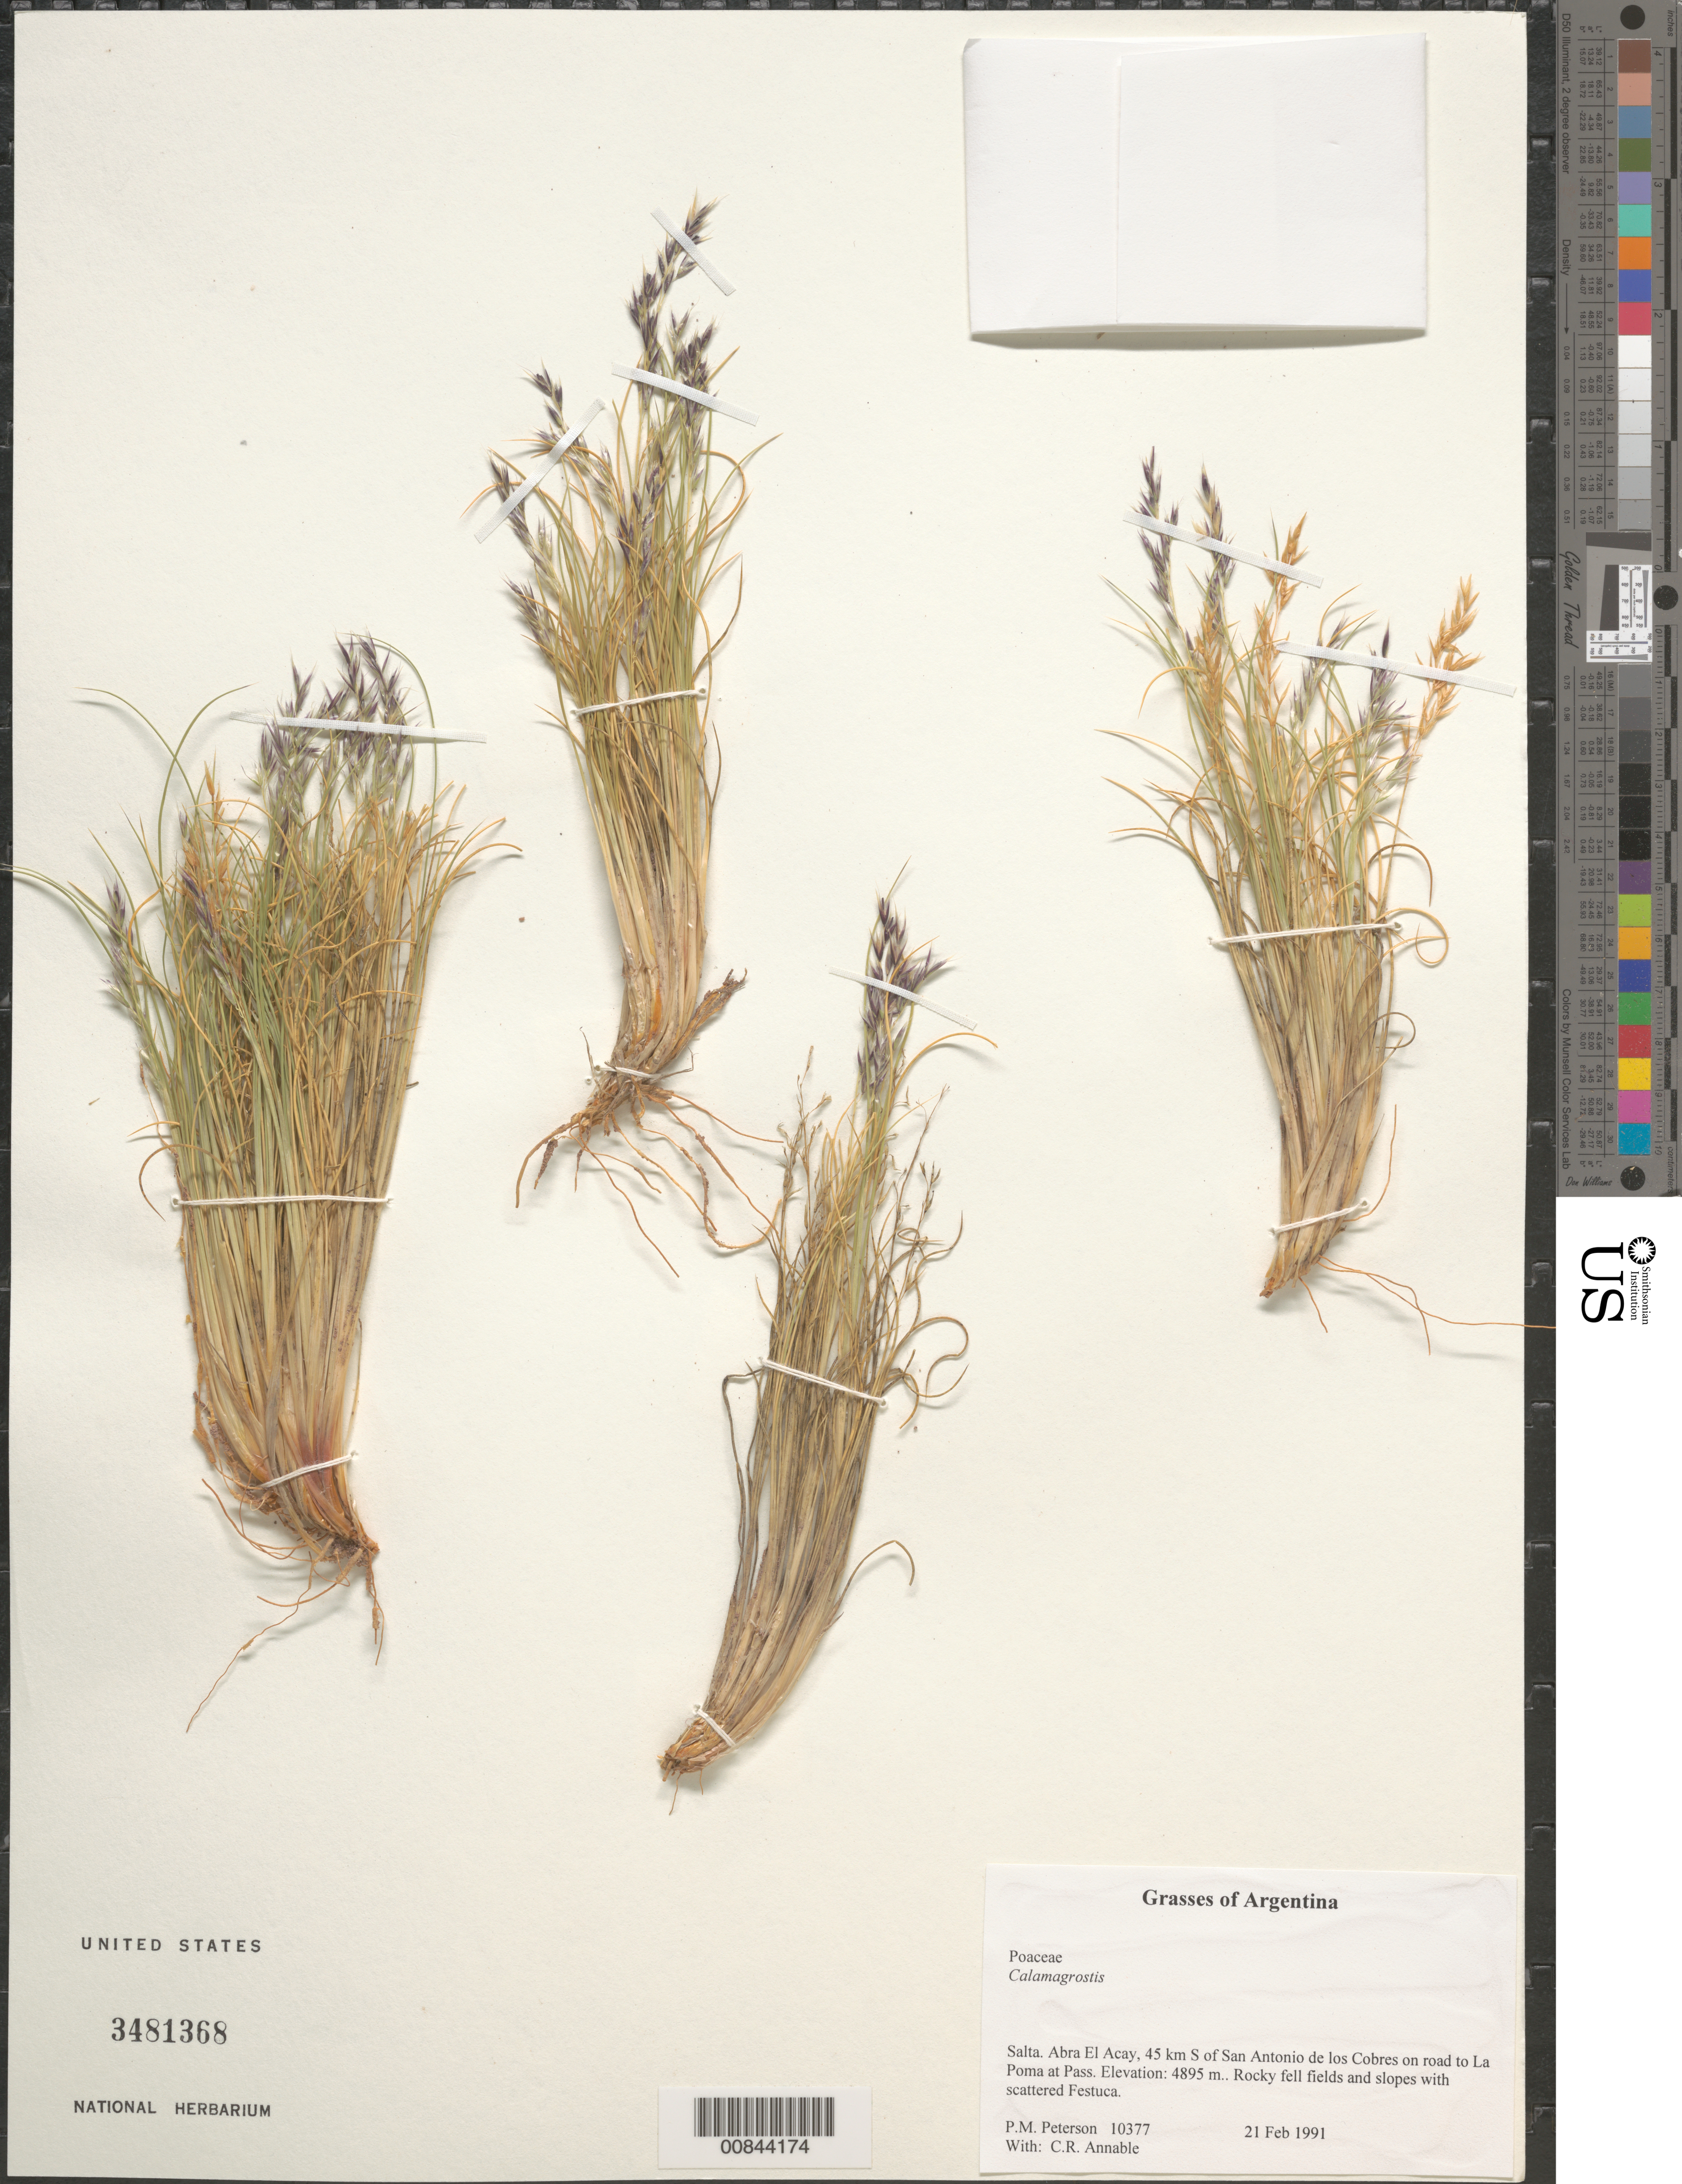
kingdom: Plantae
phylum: Tracheophyta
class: Liliopsida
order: Poales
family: Poaceae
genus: Calamagrostis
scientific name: Calamagrostis sp.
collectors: P. M. Peterson & C. R. Annable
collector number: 10377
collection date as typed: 21 Feb 1991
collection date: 1991-02-21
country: Argentina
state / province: Salta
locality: Abra El Acay, 45 km S of San Antonio de los Cobres on road to La Poma at Pass.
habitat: Rocky fell fields and slopes with scattered Festuca.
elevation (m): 4895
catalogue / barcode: US 3481368